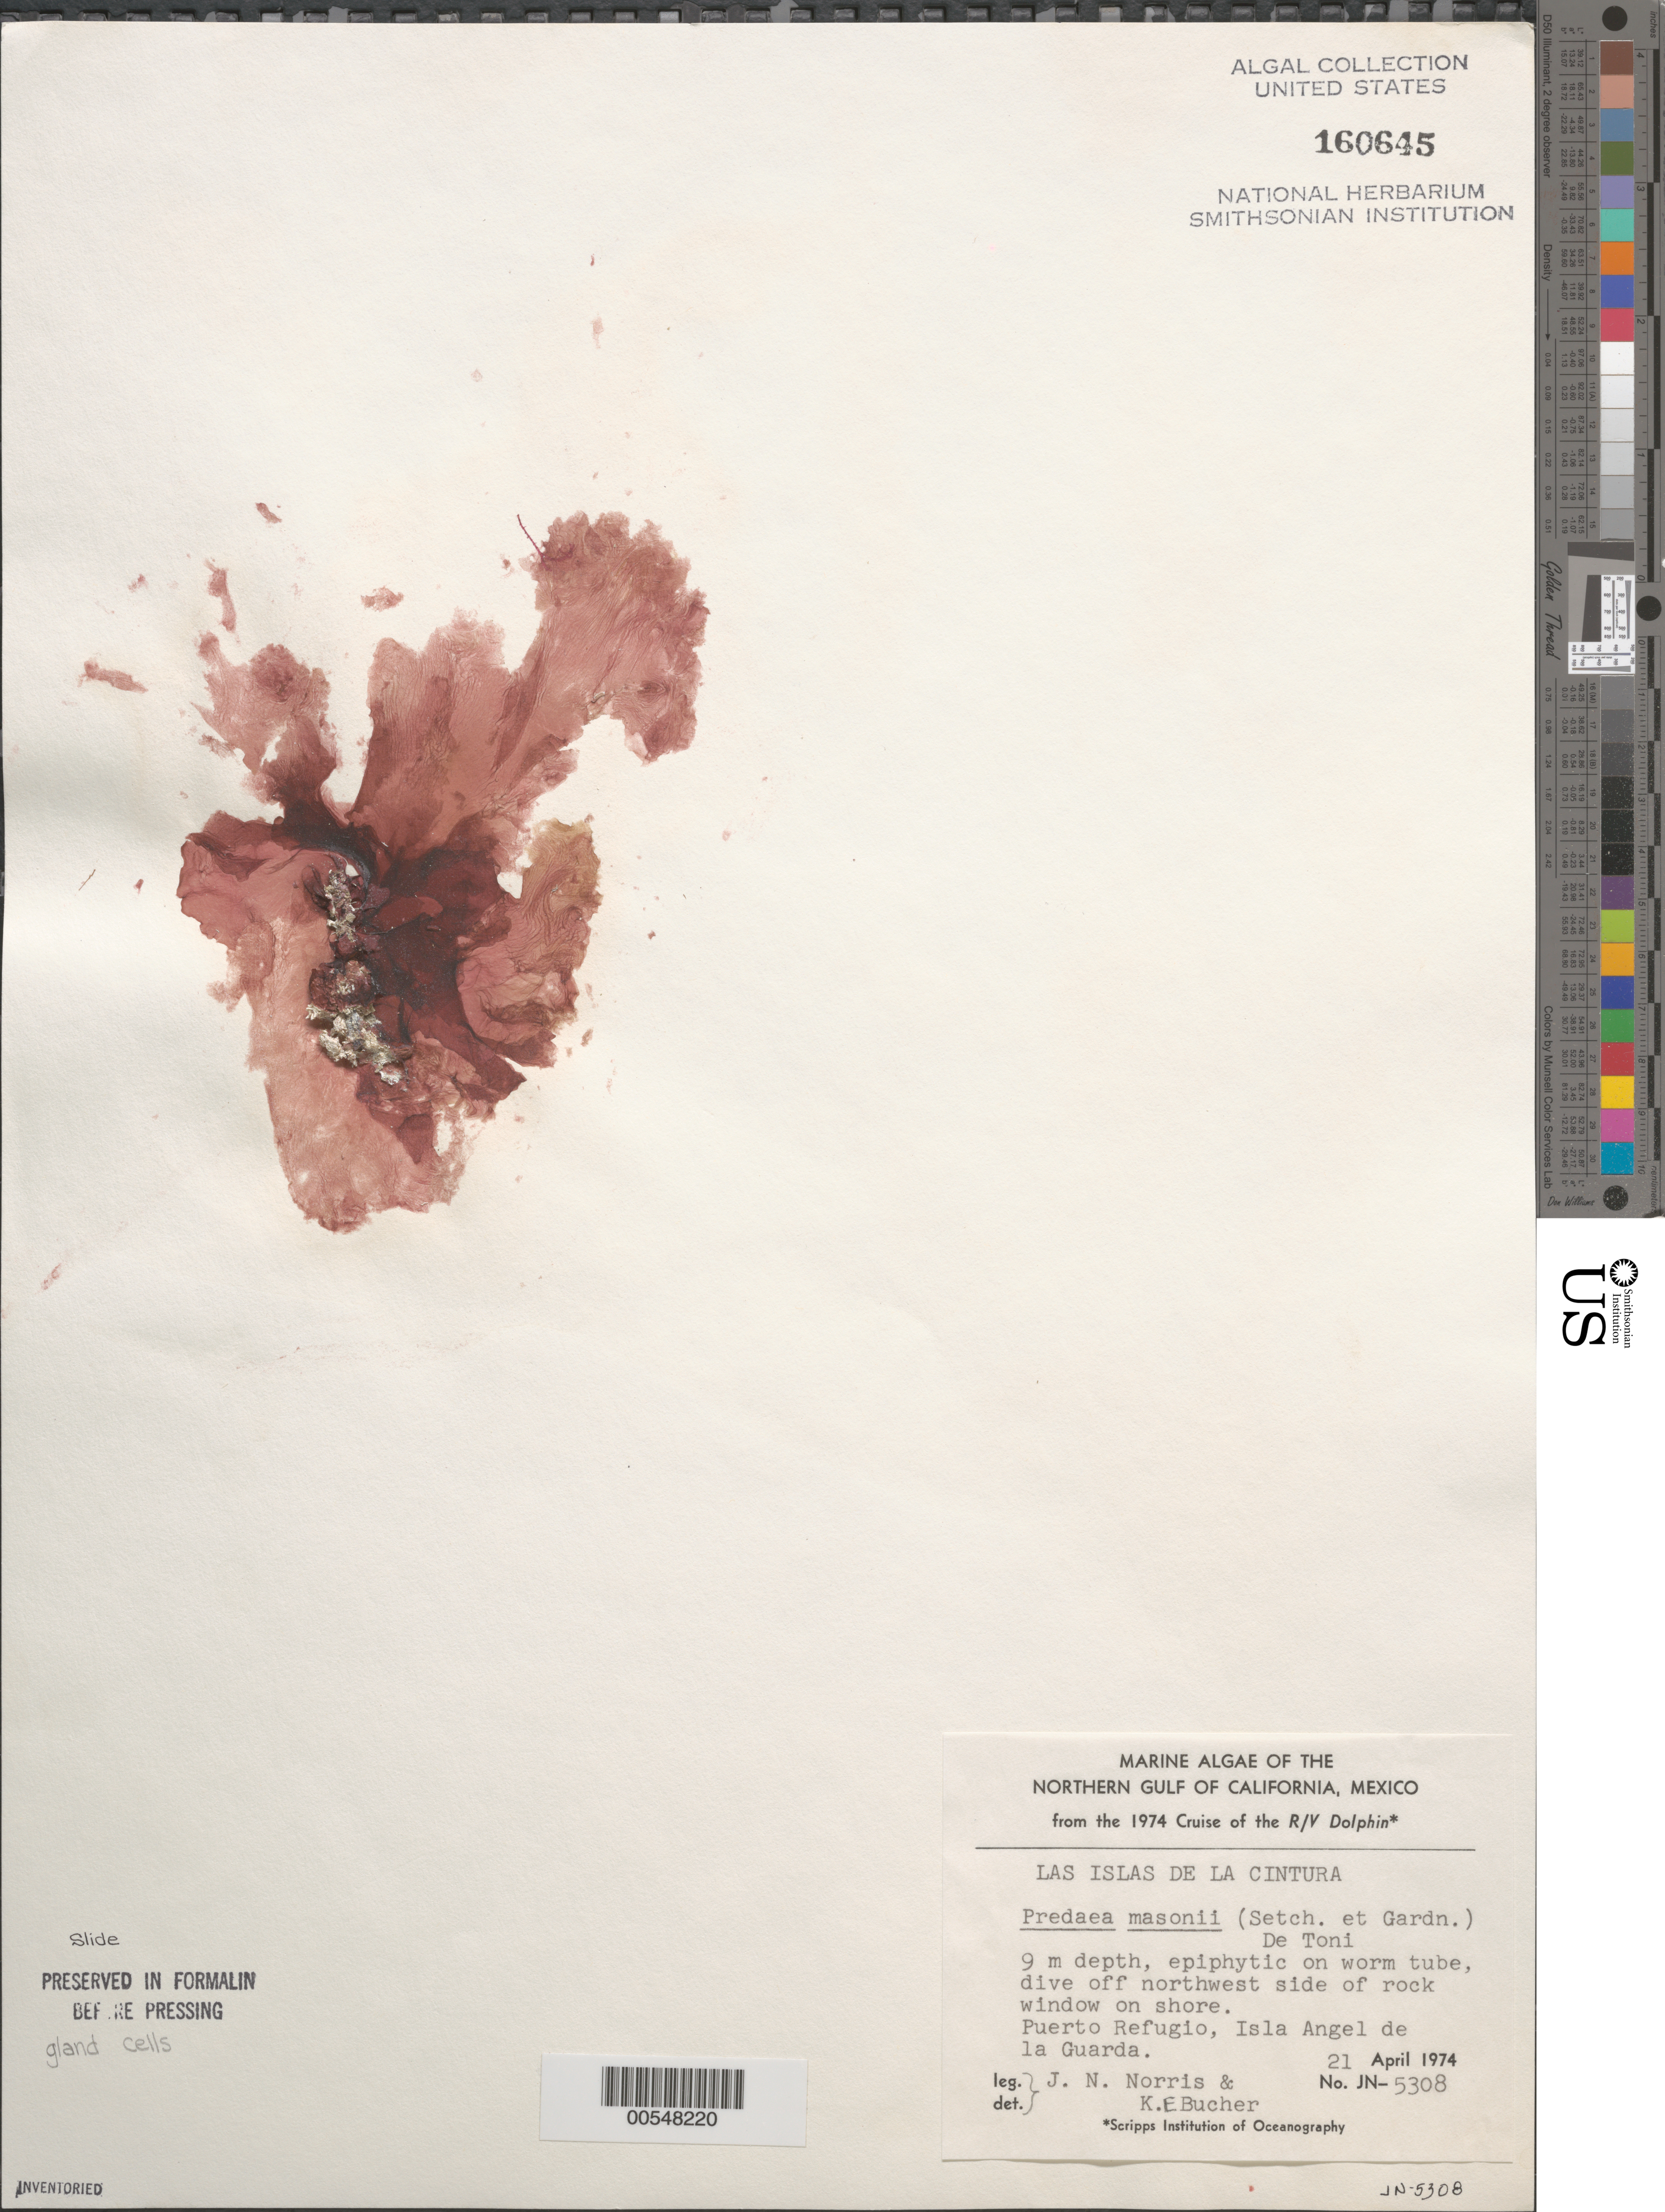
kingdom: Plantae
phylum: Rhodophyta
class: Florideophyceae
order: Nemastomatales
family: Nemastomataceae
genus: Predaea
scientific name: Predaea masonii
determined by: Norris, J. N.; Bucher, K. E.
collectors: J. N. Norris & K. E. Bucher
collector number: JN-5308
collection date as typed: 21 Apr 1974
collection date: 1974-04-21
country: Mexico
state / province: Baja California Norte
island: Isla Angel de la Guarda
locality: Puerto Refugio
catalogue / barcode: US 160645